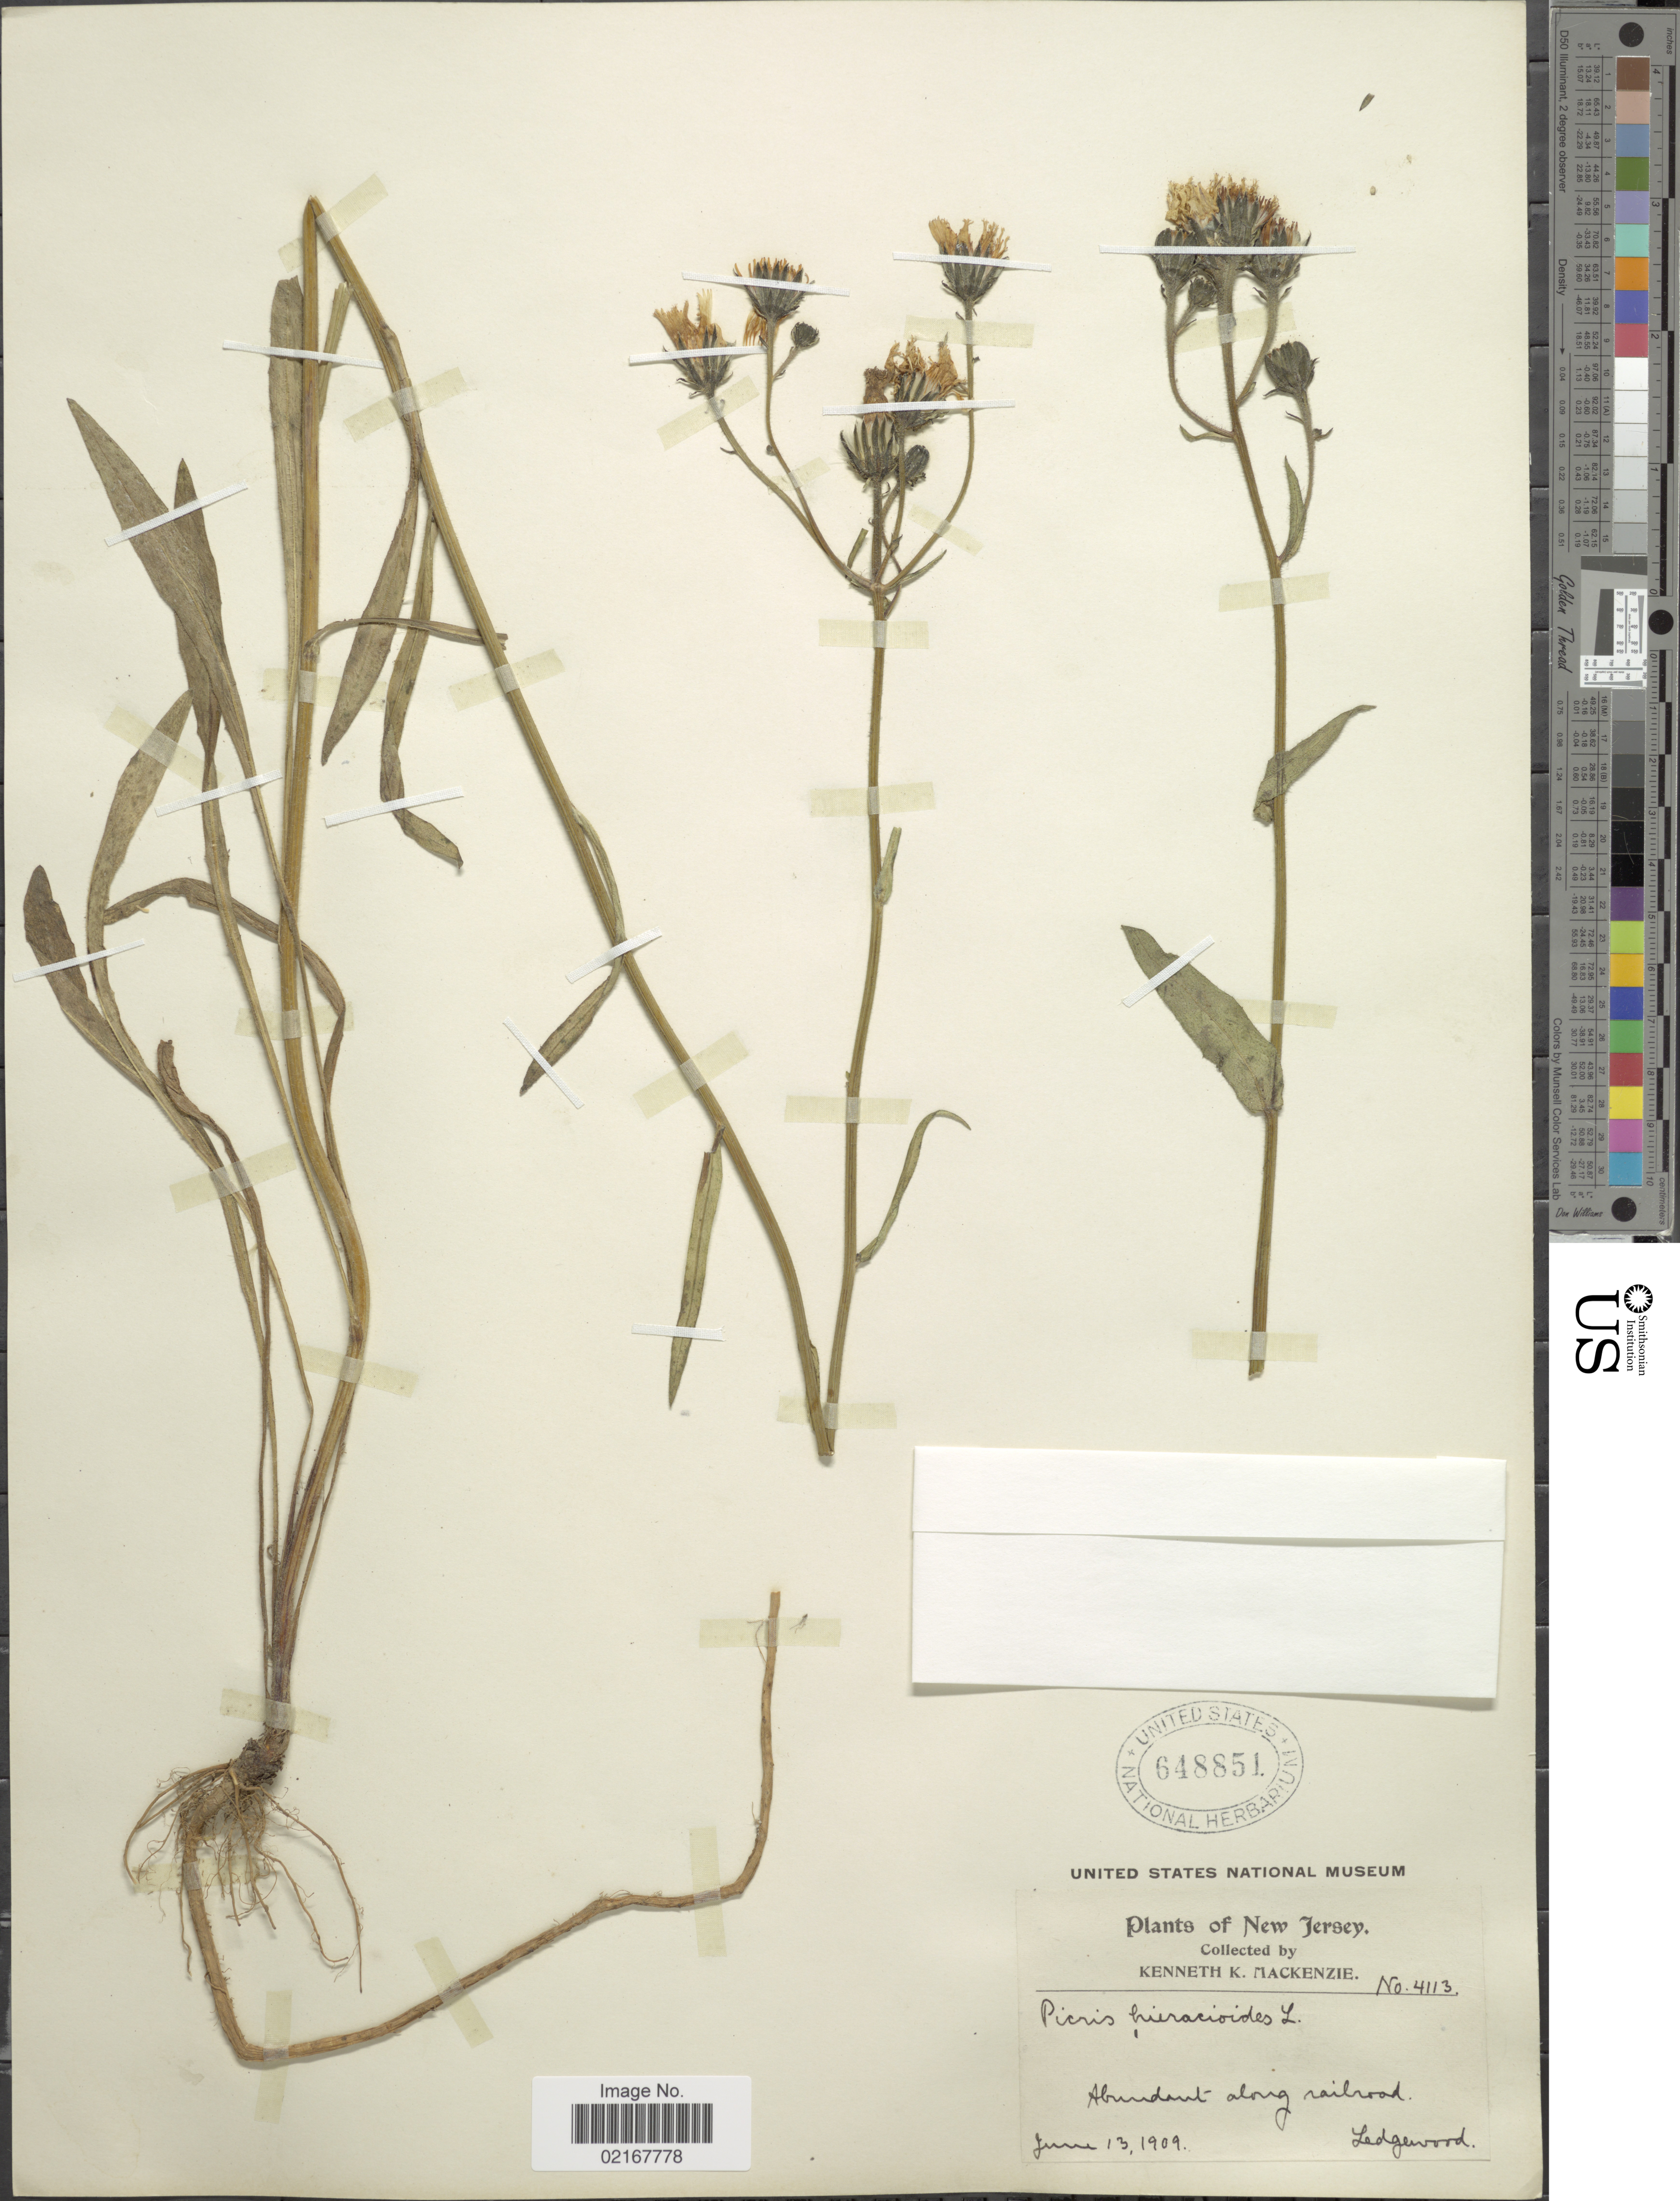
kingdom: Plantae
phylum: Tracheophyta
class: Magnoliopsida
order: Asterales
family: Asteraceae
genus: Picris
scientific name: Picris hieracioides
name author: L.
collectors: K. K. Mackenzie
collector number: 4113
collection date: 1909-06-13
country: United States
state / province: New Jersey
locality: Ledgewood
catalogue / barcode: US 648851